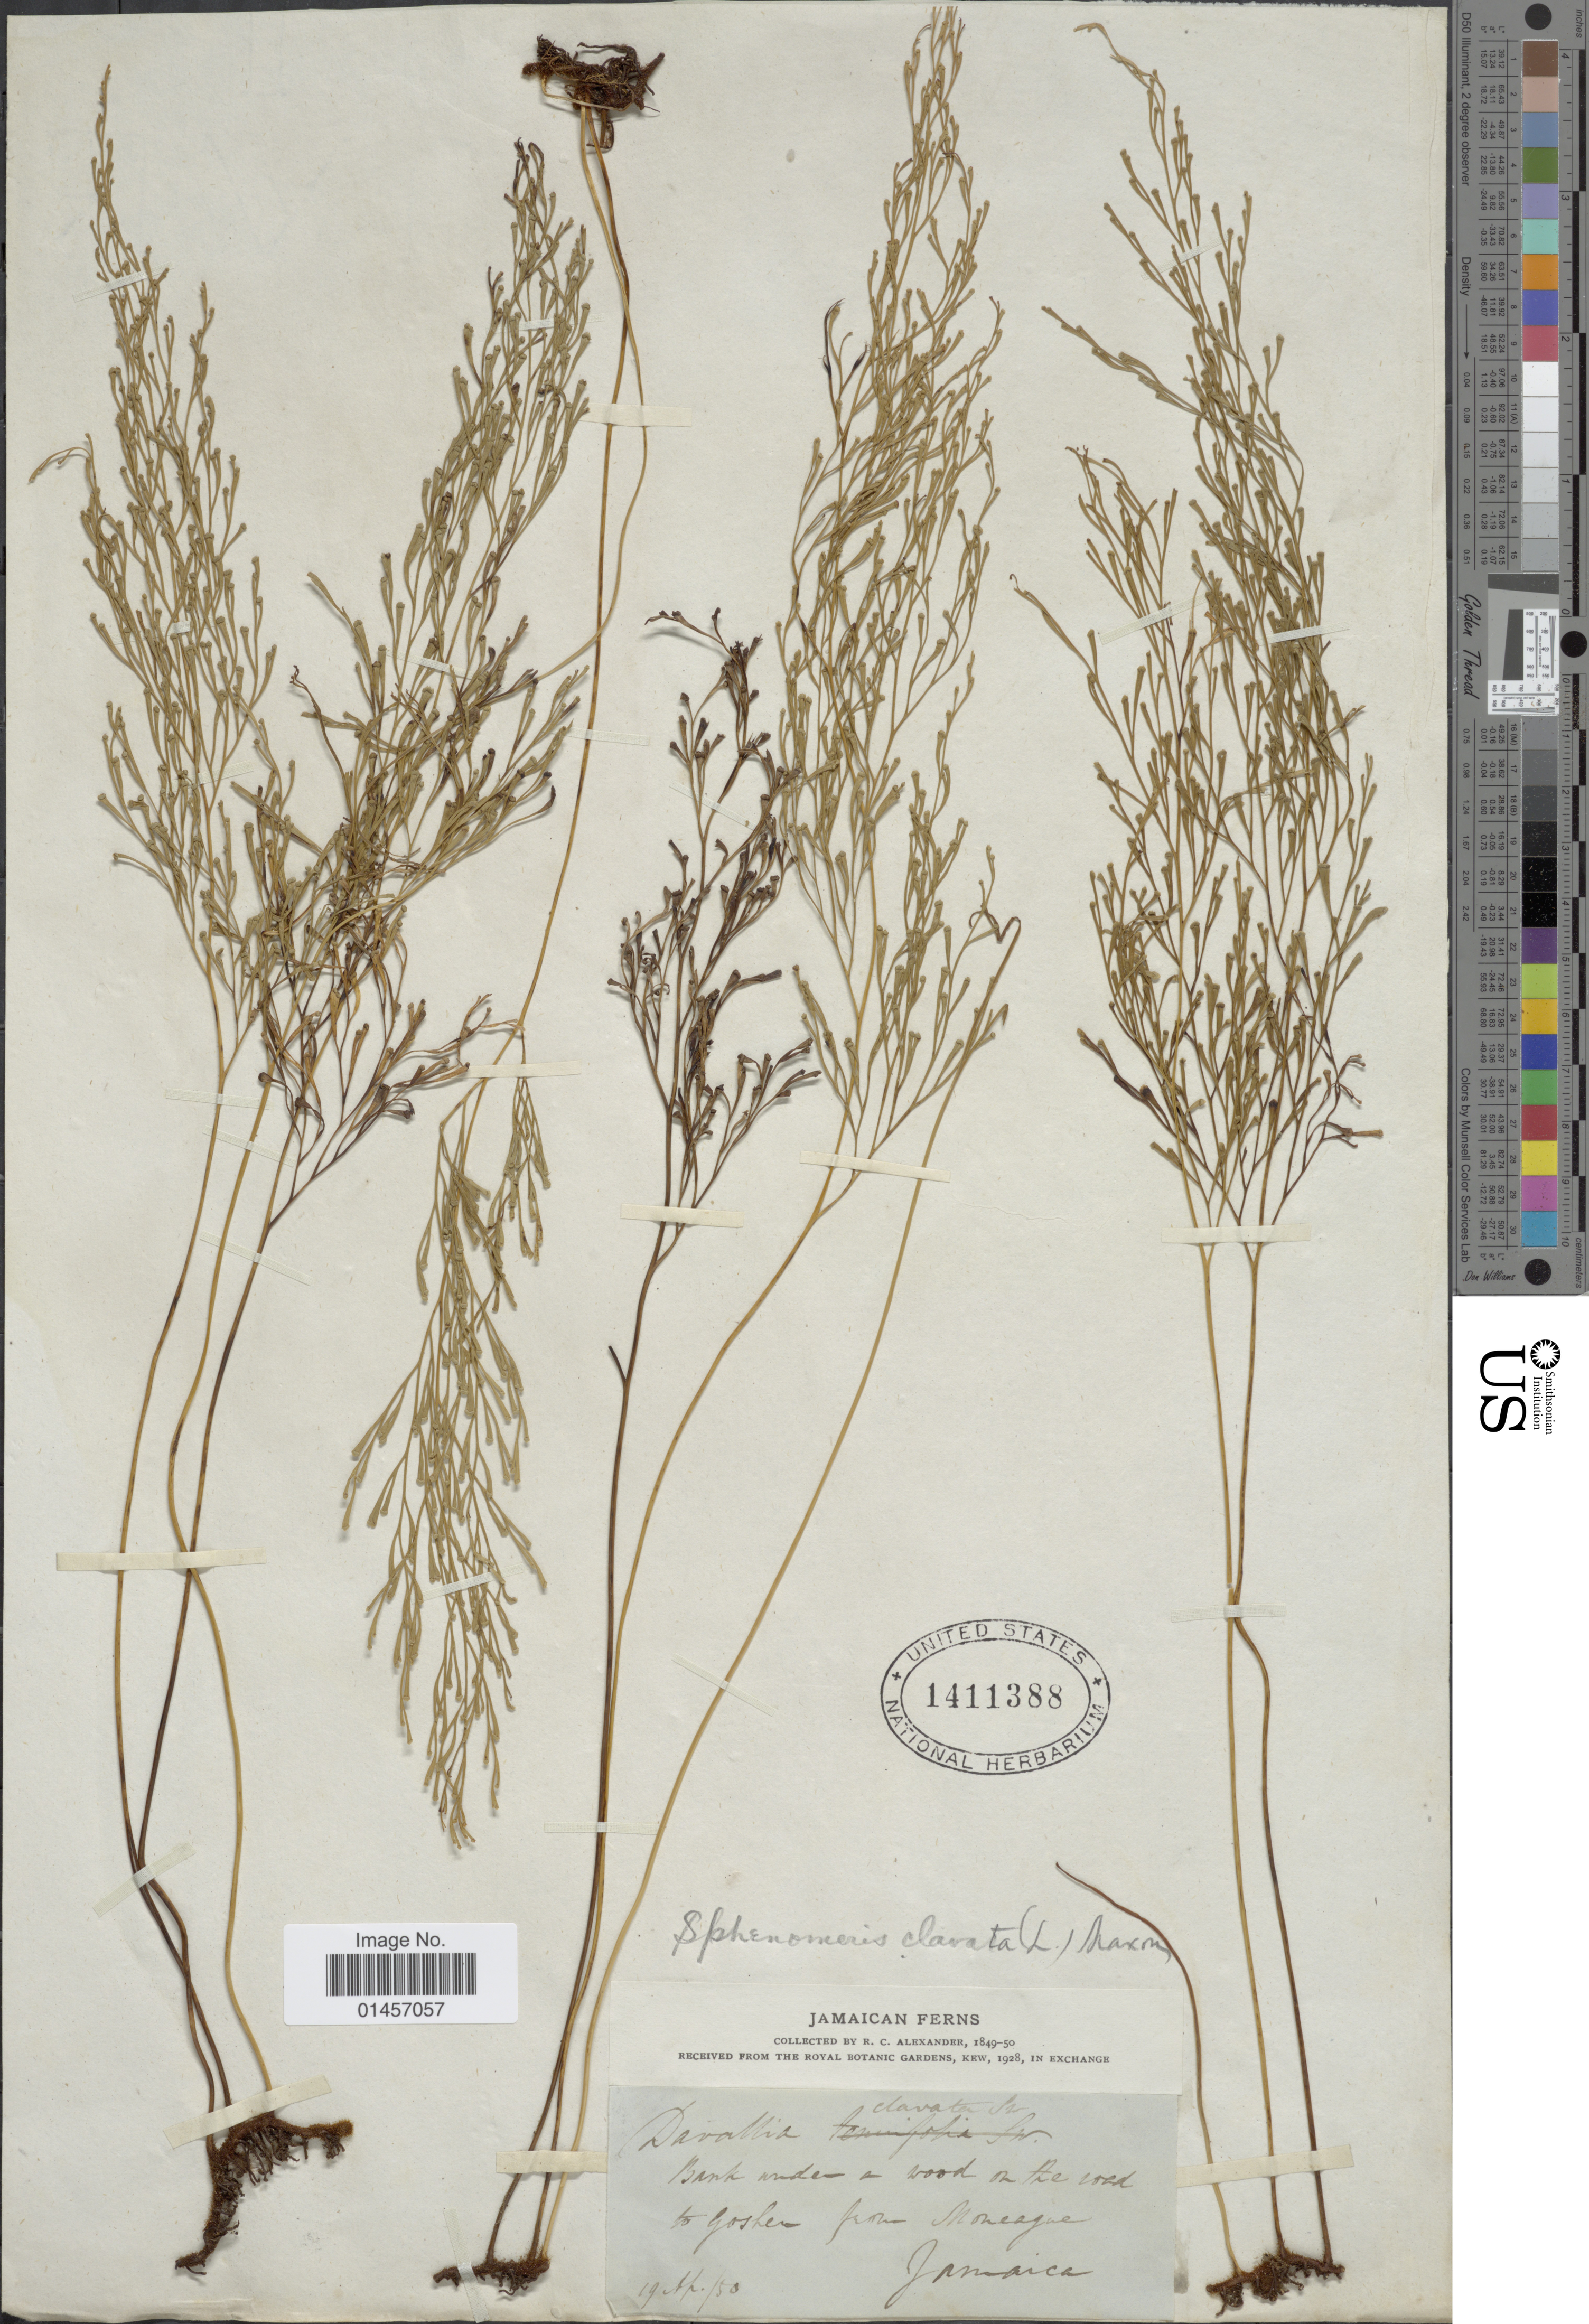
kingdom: Plantae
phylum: Tracheophyta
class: Polypodiopsida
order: Polypodiales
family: Lindsaeaceae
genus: Sphenomeris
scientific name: Sphenomeris clavata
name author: (L.) Maxon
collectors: R. C. Alexander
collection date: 1950-04-19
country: Jamaica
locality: Goshen near Moneague.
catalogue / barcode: US 1411388